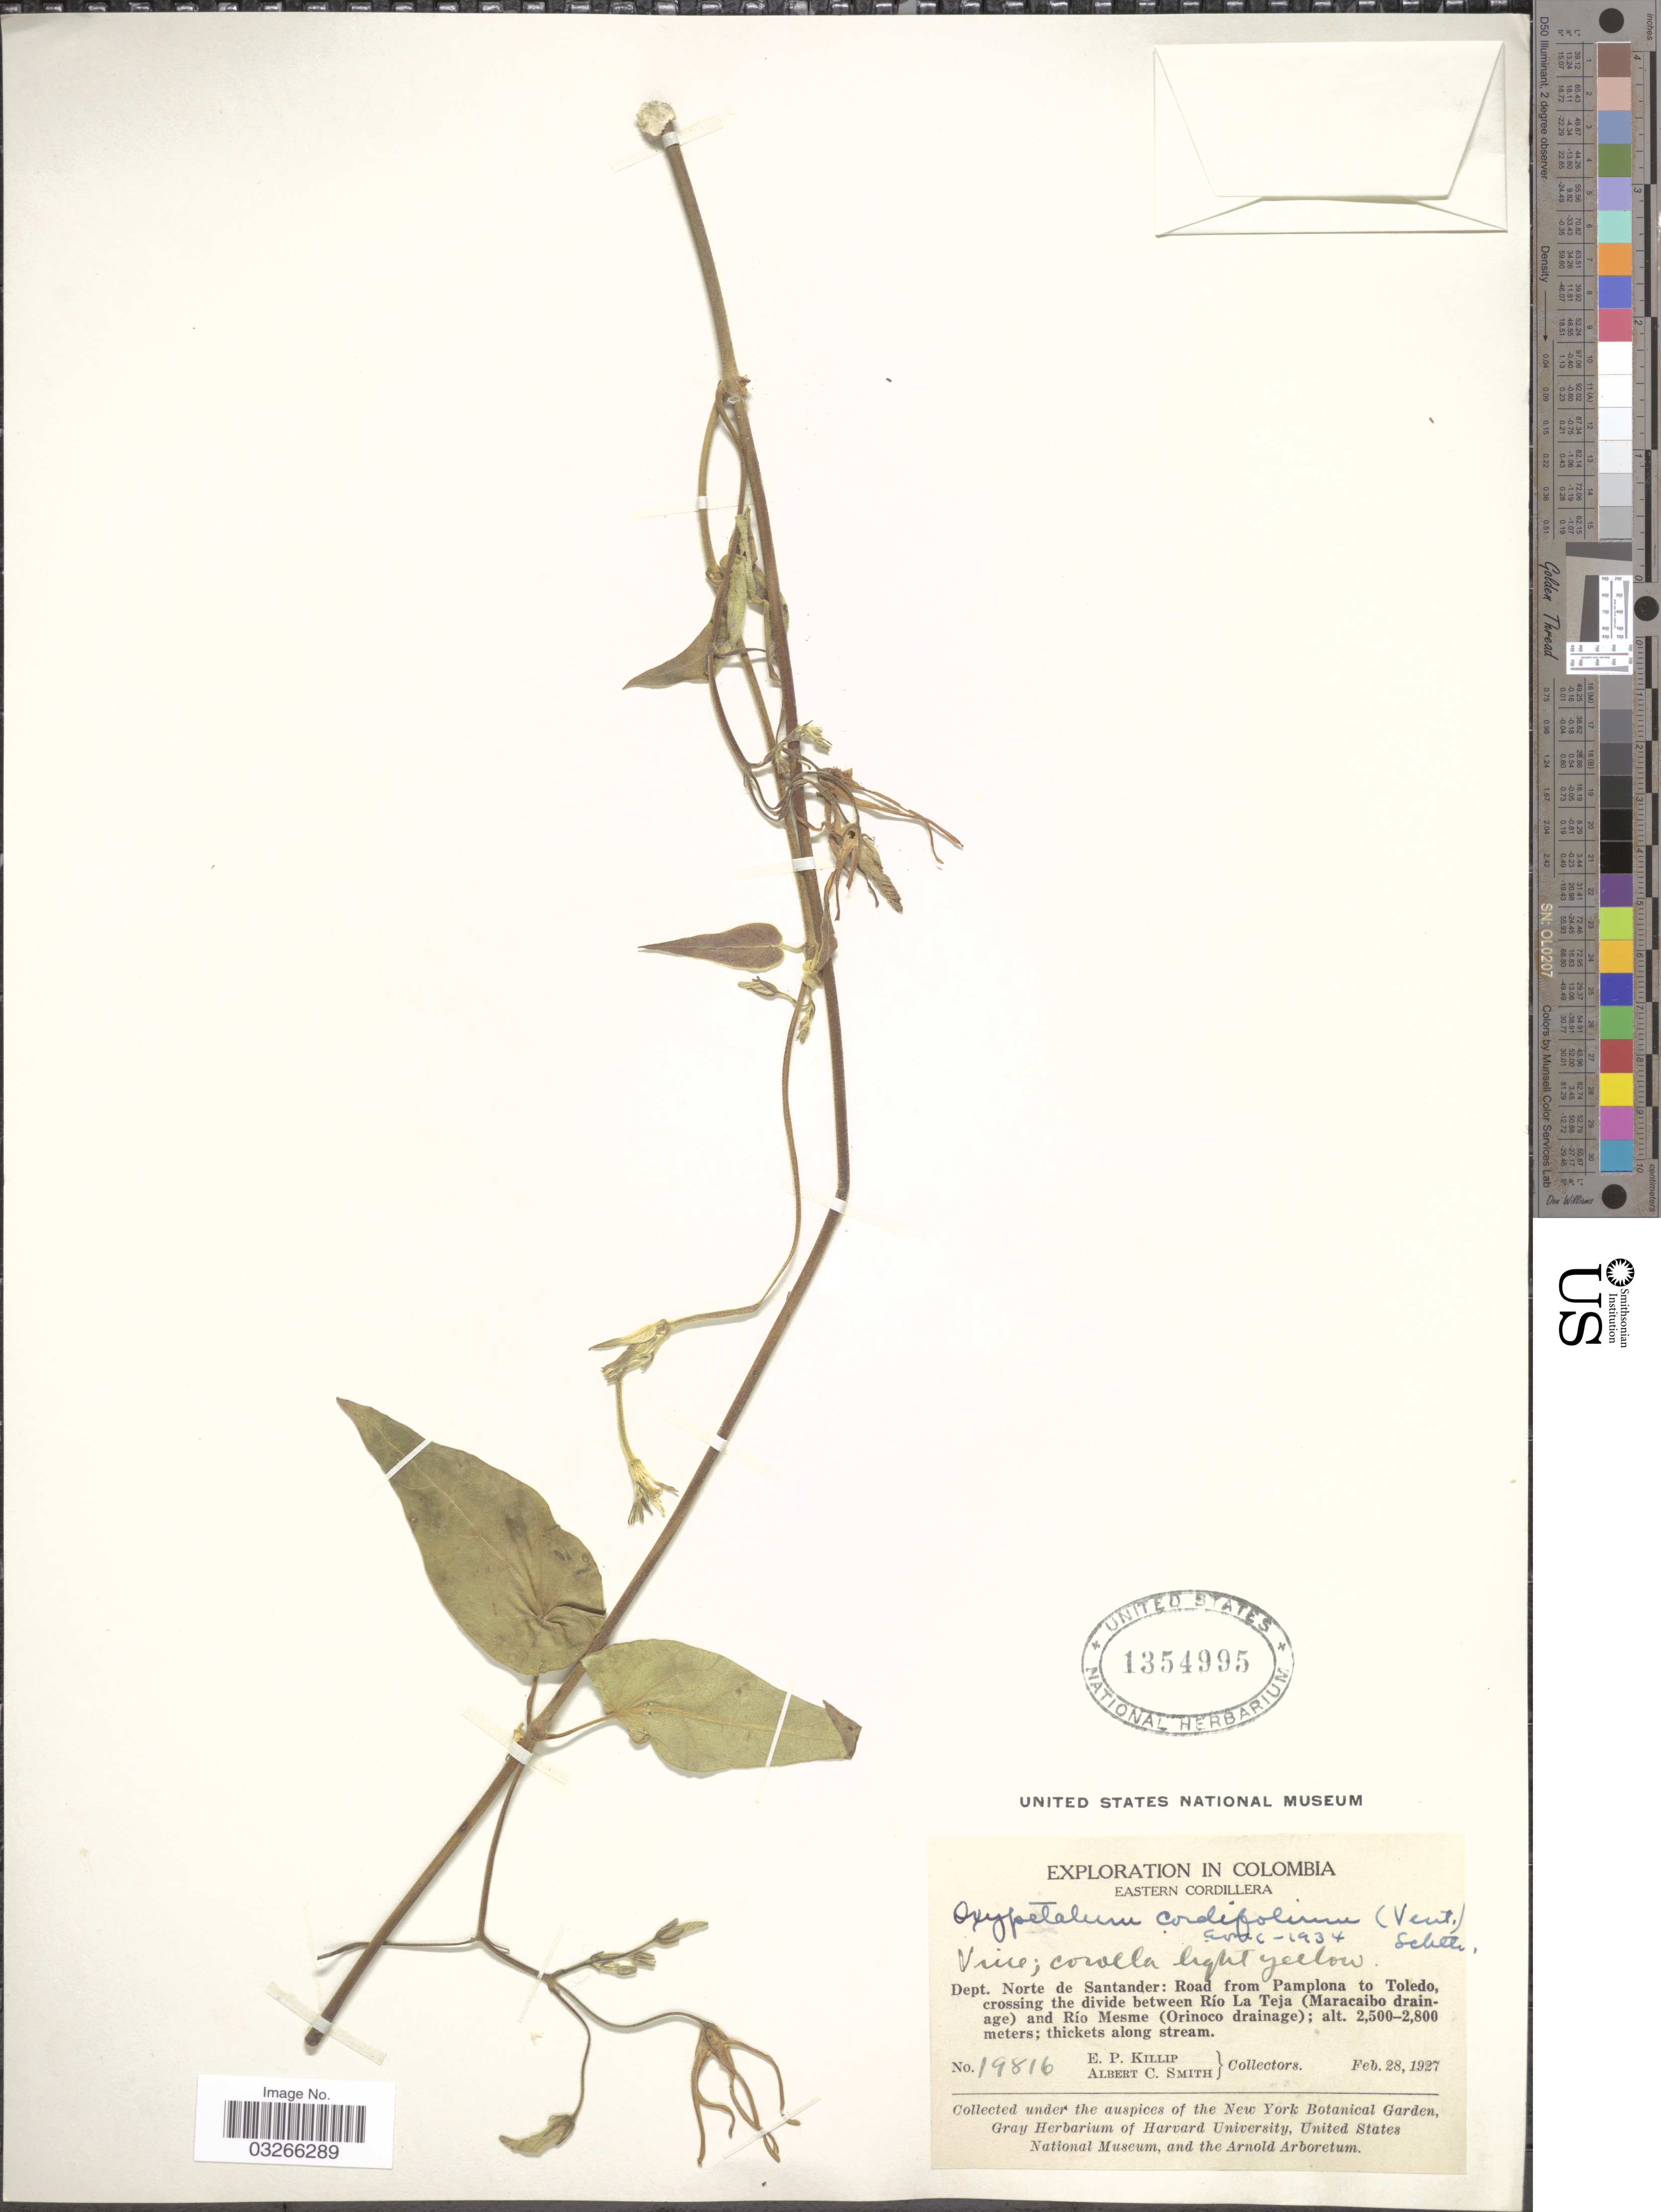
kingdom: Plantae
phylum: Tracheophyta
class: Magnoliopsida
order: Gentianales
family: Apocynaceae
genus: Oxypetalum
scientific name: Oxypetalum cordifolium subsp. cordifolium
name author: (Vent.) Schltr.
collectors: E. P. Killip & A. C. Smith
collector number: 19816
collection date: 1927-02-28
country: Colombia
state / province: Norte de Santander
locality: Eastern Cordillera, Dept. Norte de Santander: Road from Pamplona to Toledo, crossing the divide between Río La Teja (Maracaibo drainage) and Río Mesme (Orinoco drainage).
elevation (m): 2500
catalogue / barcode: US 1354995